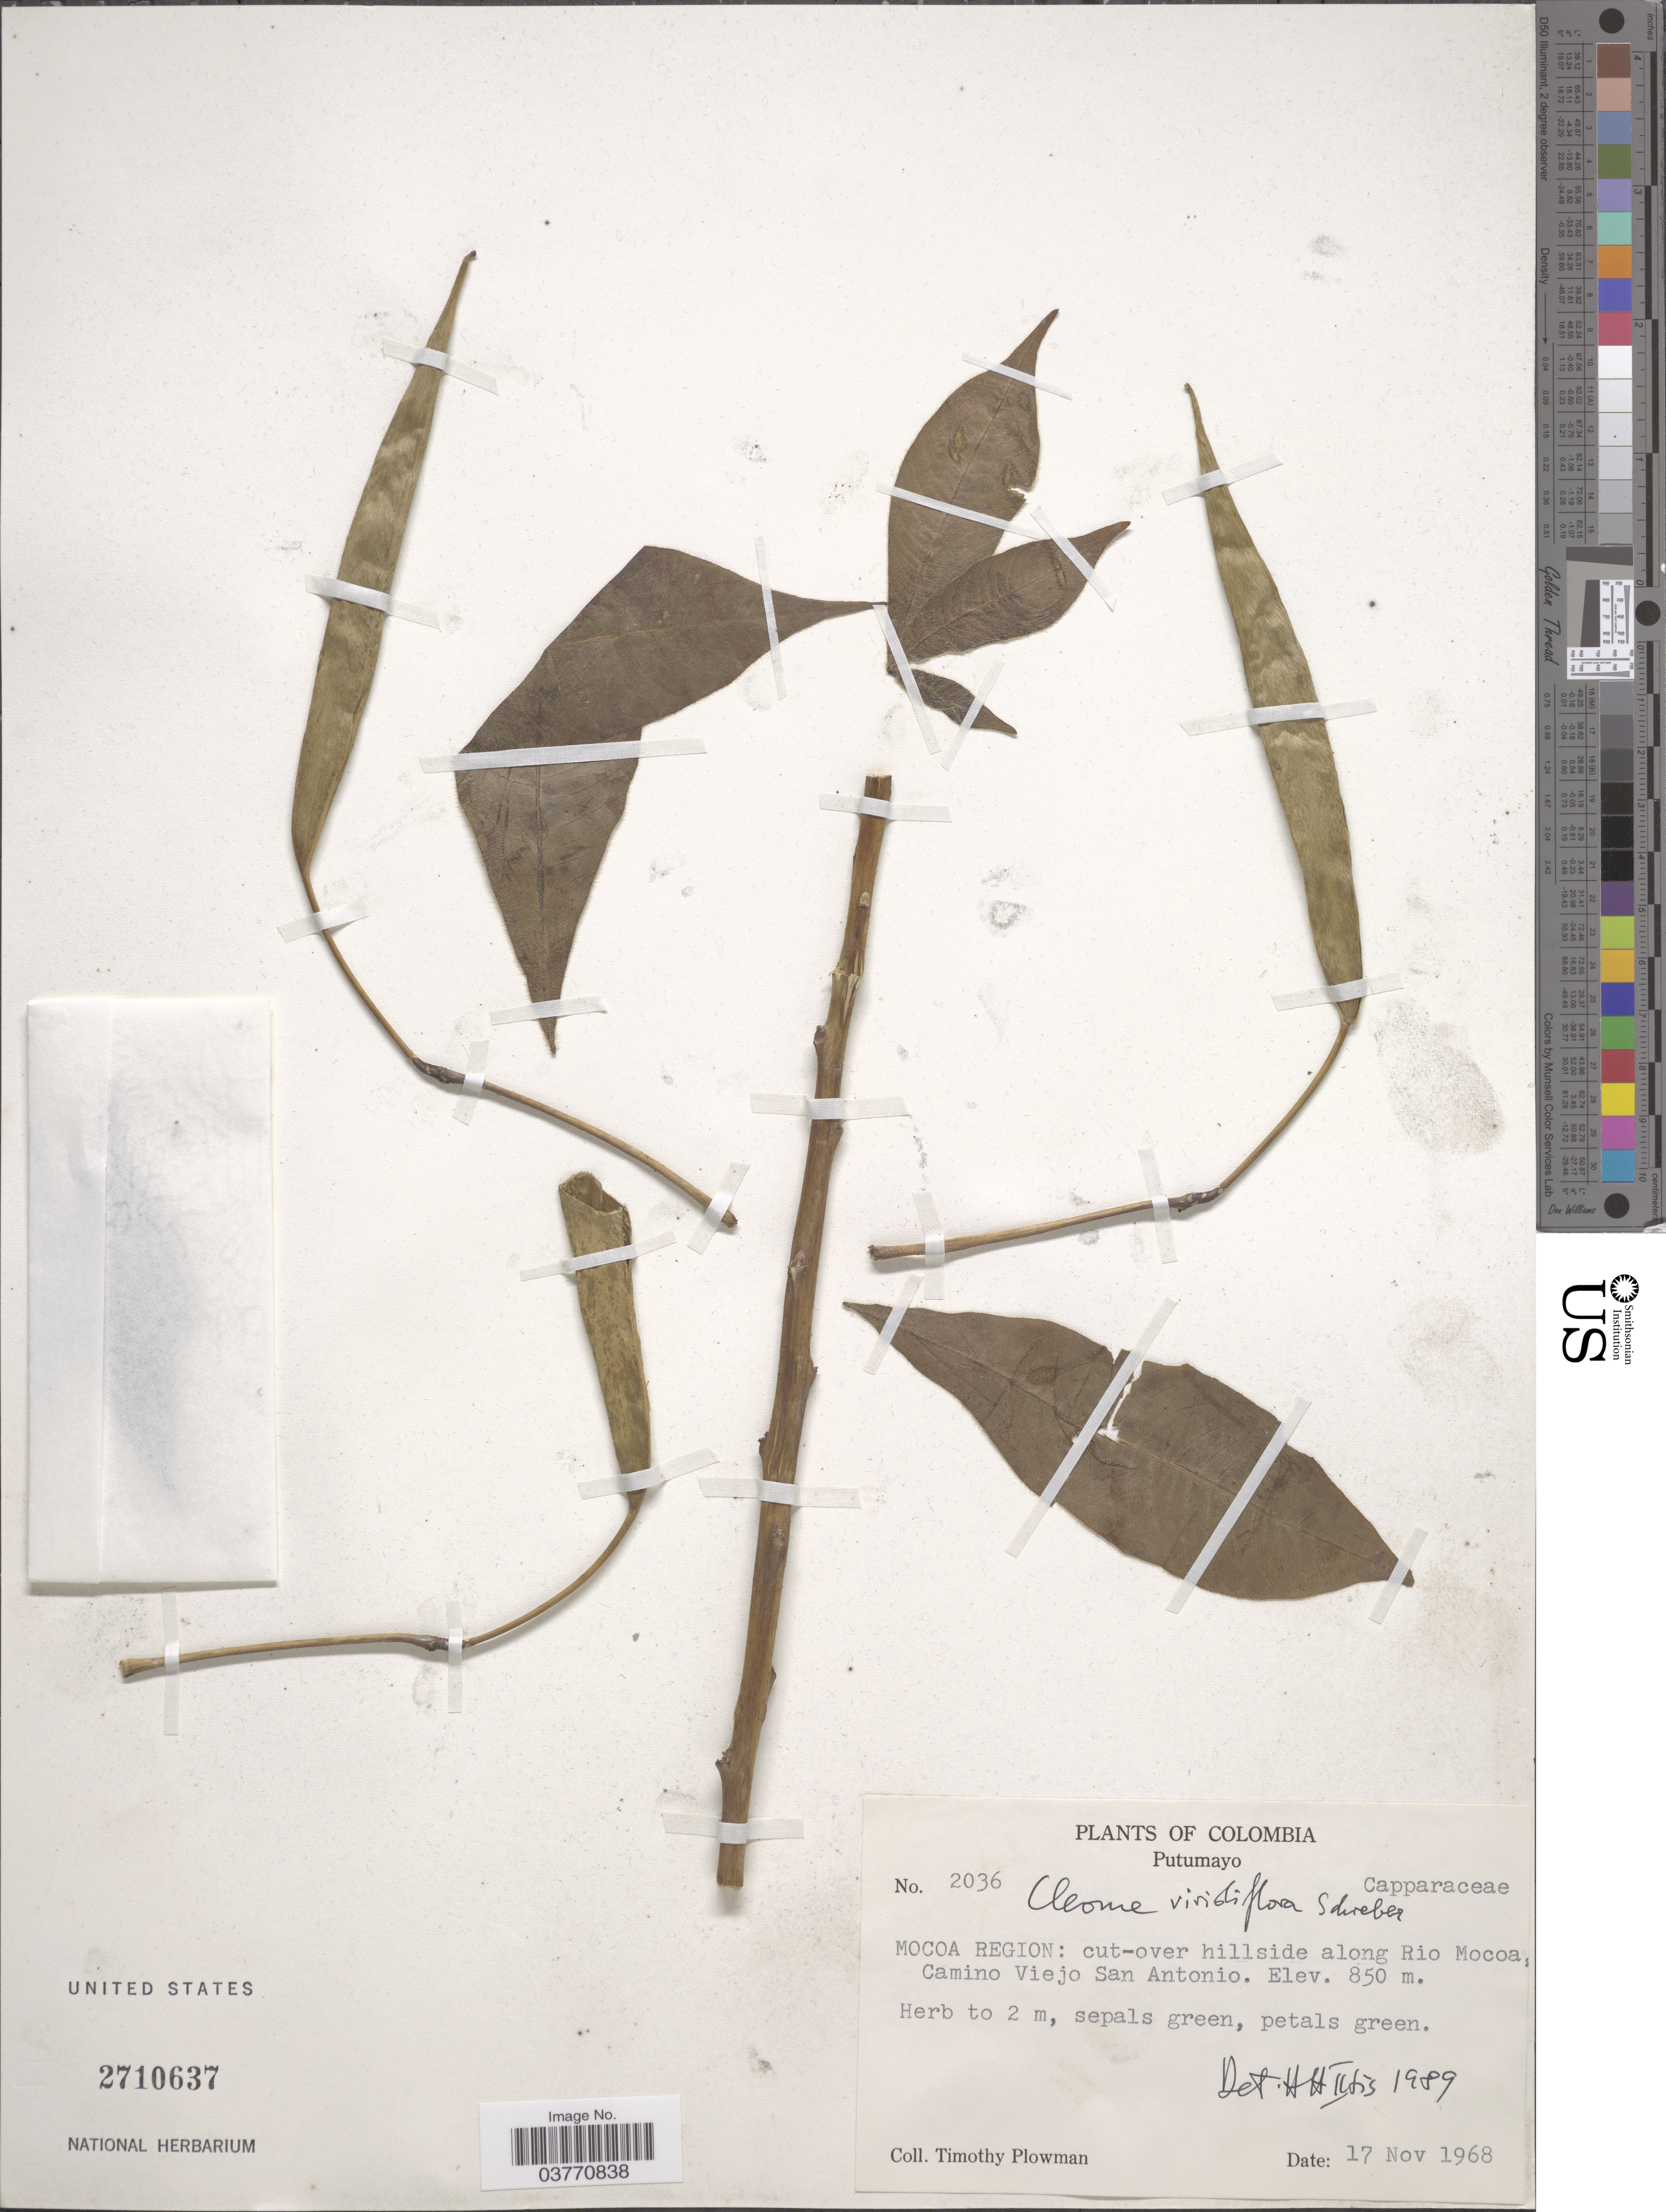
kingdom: Plantae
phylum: Tracheophyta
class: Magnoliopsida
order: Brassicales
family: Cleomaceae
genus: Melidiscus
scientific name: Melidiscus gigantea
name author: (L.) Raf.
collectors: T. Plowman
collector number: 2036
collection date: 1968-11-17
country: Colombia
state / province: Putumayo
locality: Mocoa Region: cut-over hillside along Rio Mocoa, Camino Viejo San Antonio.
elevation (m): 850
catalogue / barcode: US 2710637